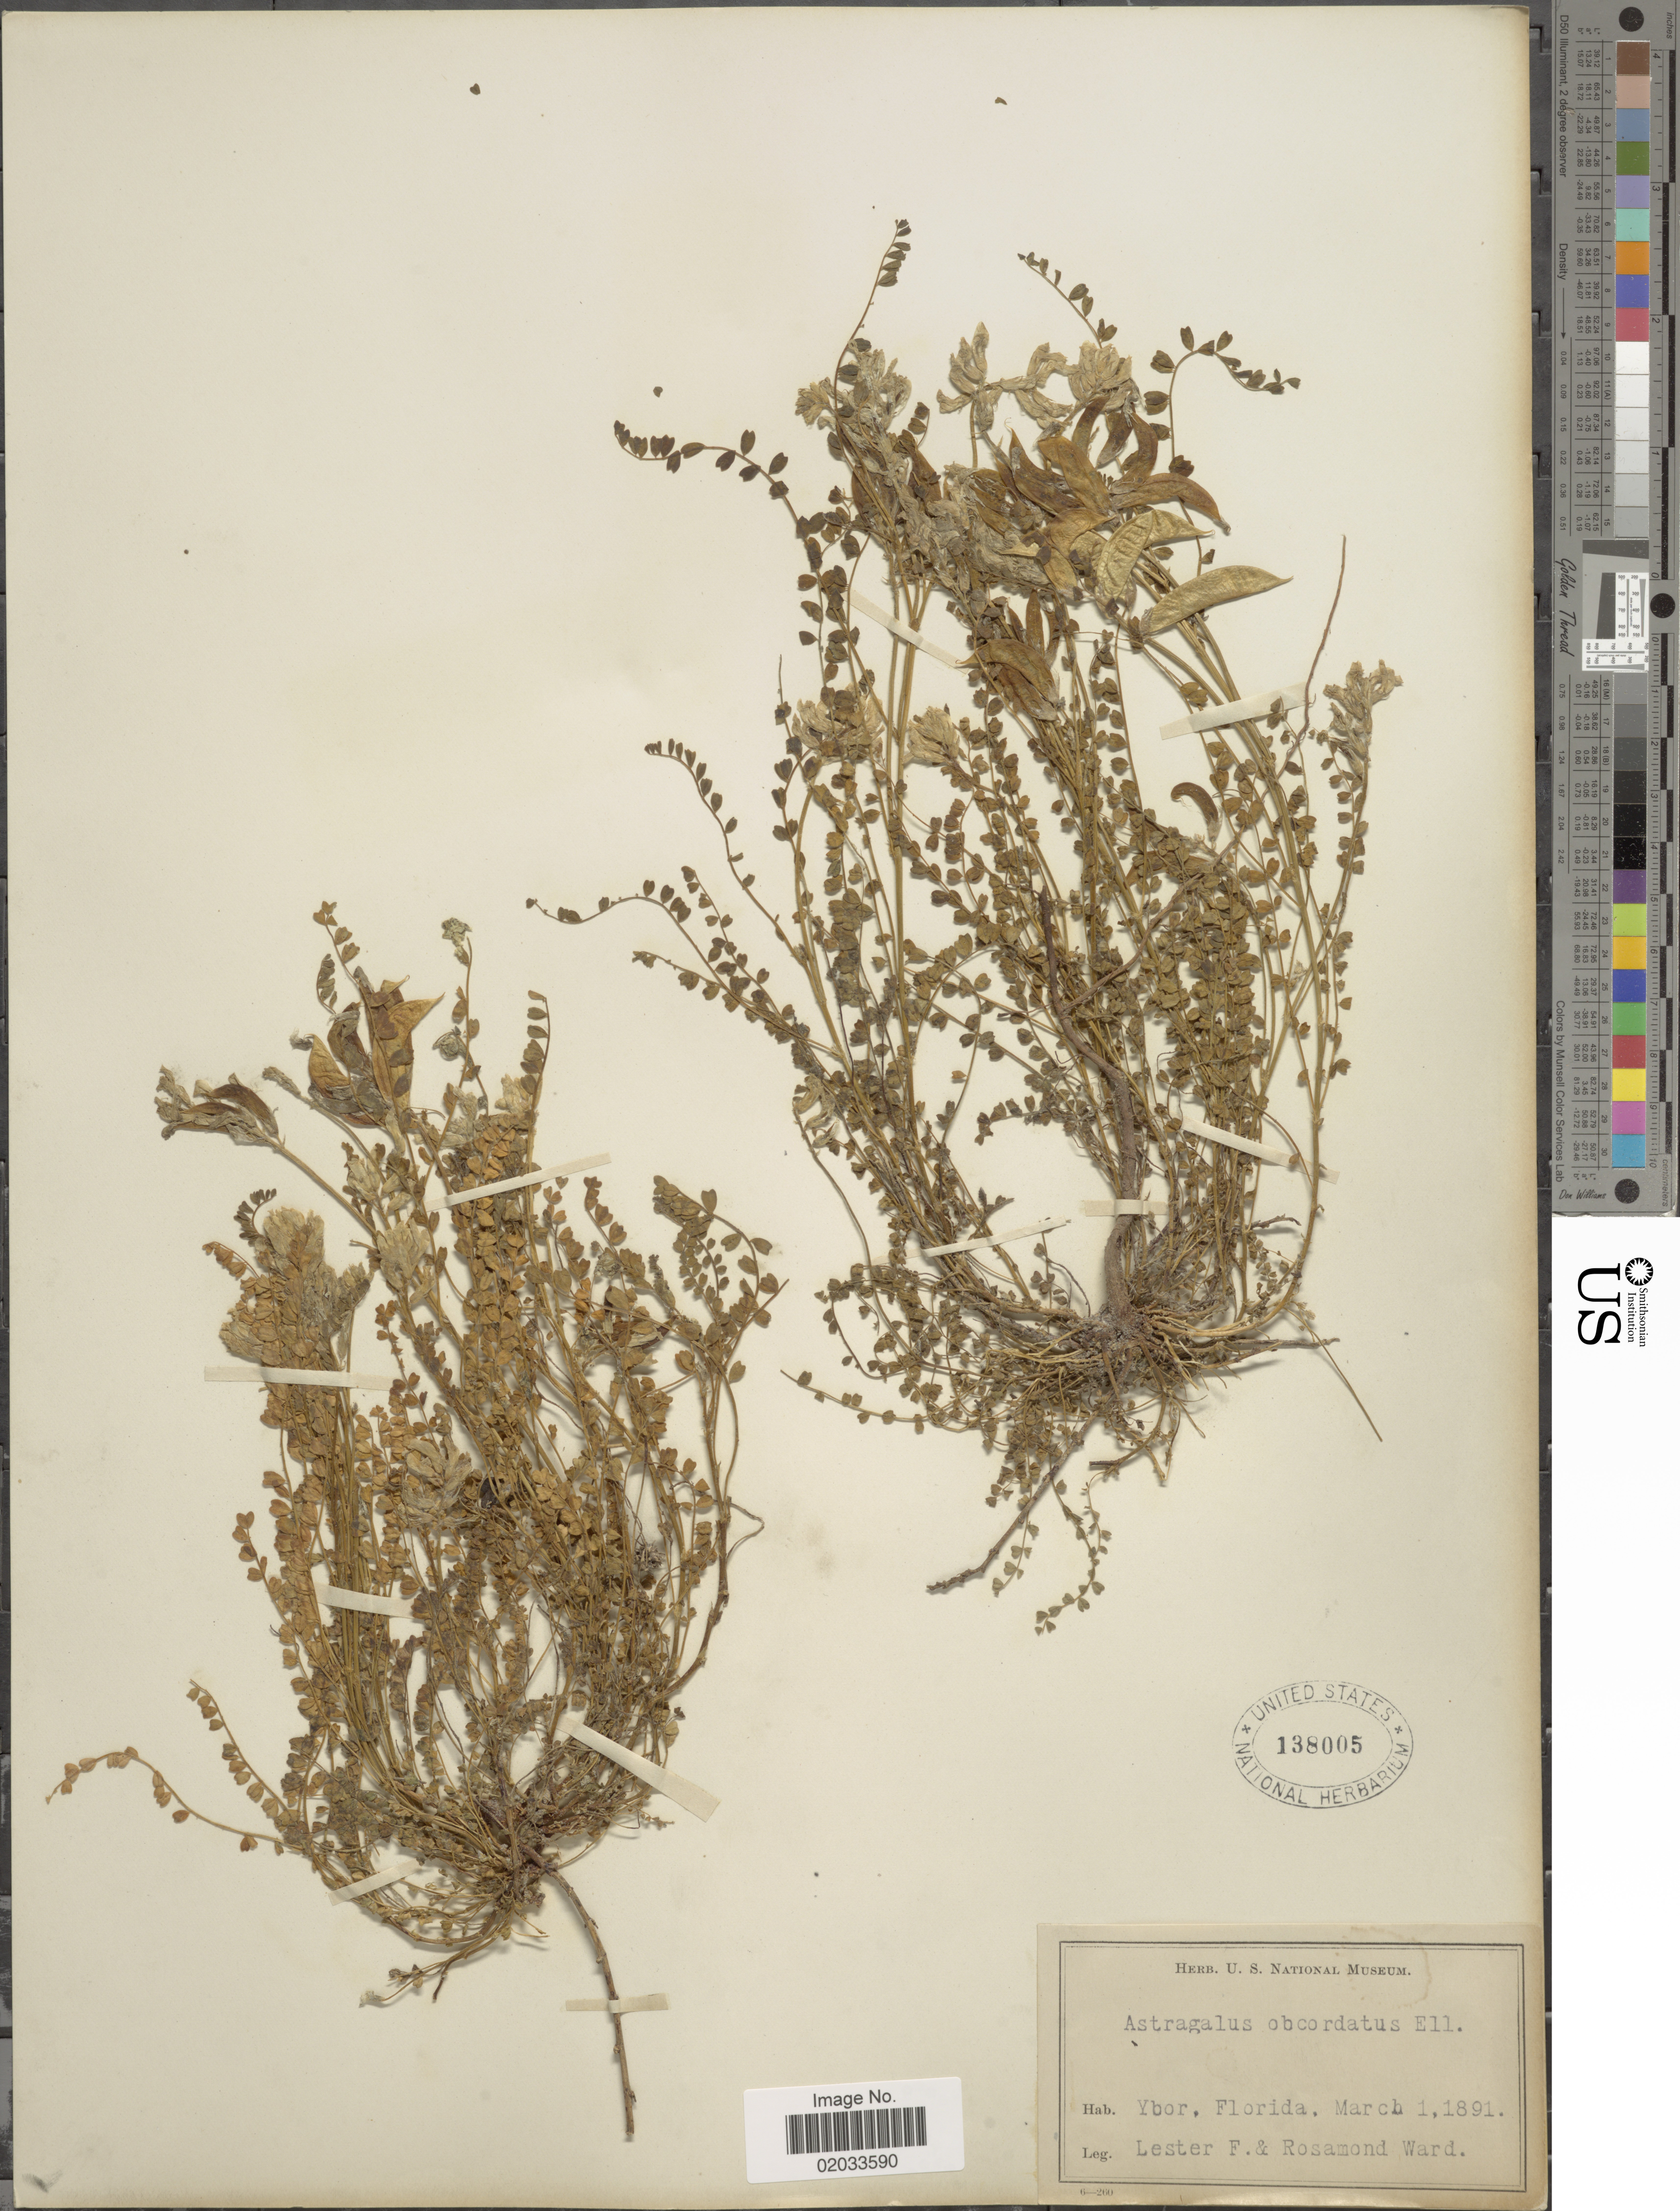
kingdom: Plantae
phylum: Tracheophyta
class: Magnoliopsida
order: Fabales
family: Fabaceae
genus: Astragalus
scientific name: Astragalus obcordatus Boiss., nom. illeg.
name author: Boiss.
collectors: L. F. Ward & R. Ward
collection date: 1891-03-01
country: United States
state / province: Florida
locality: Ybor.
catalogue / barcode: US 138005